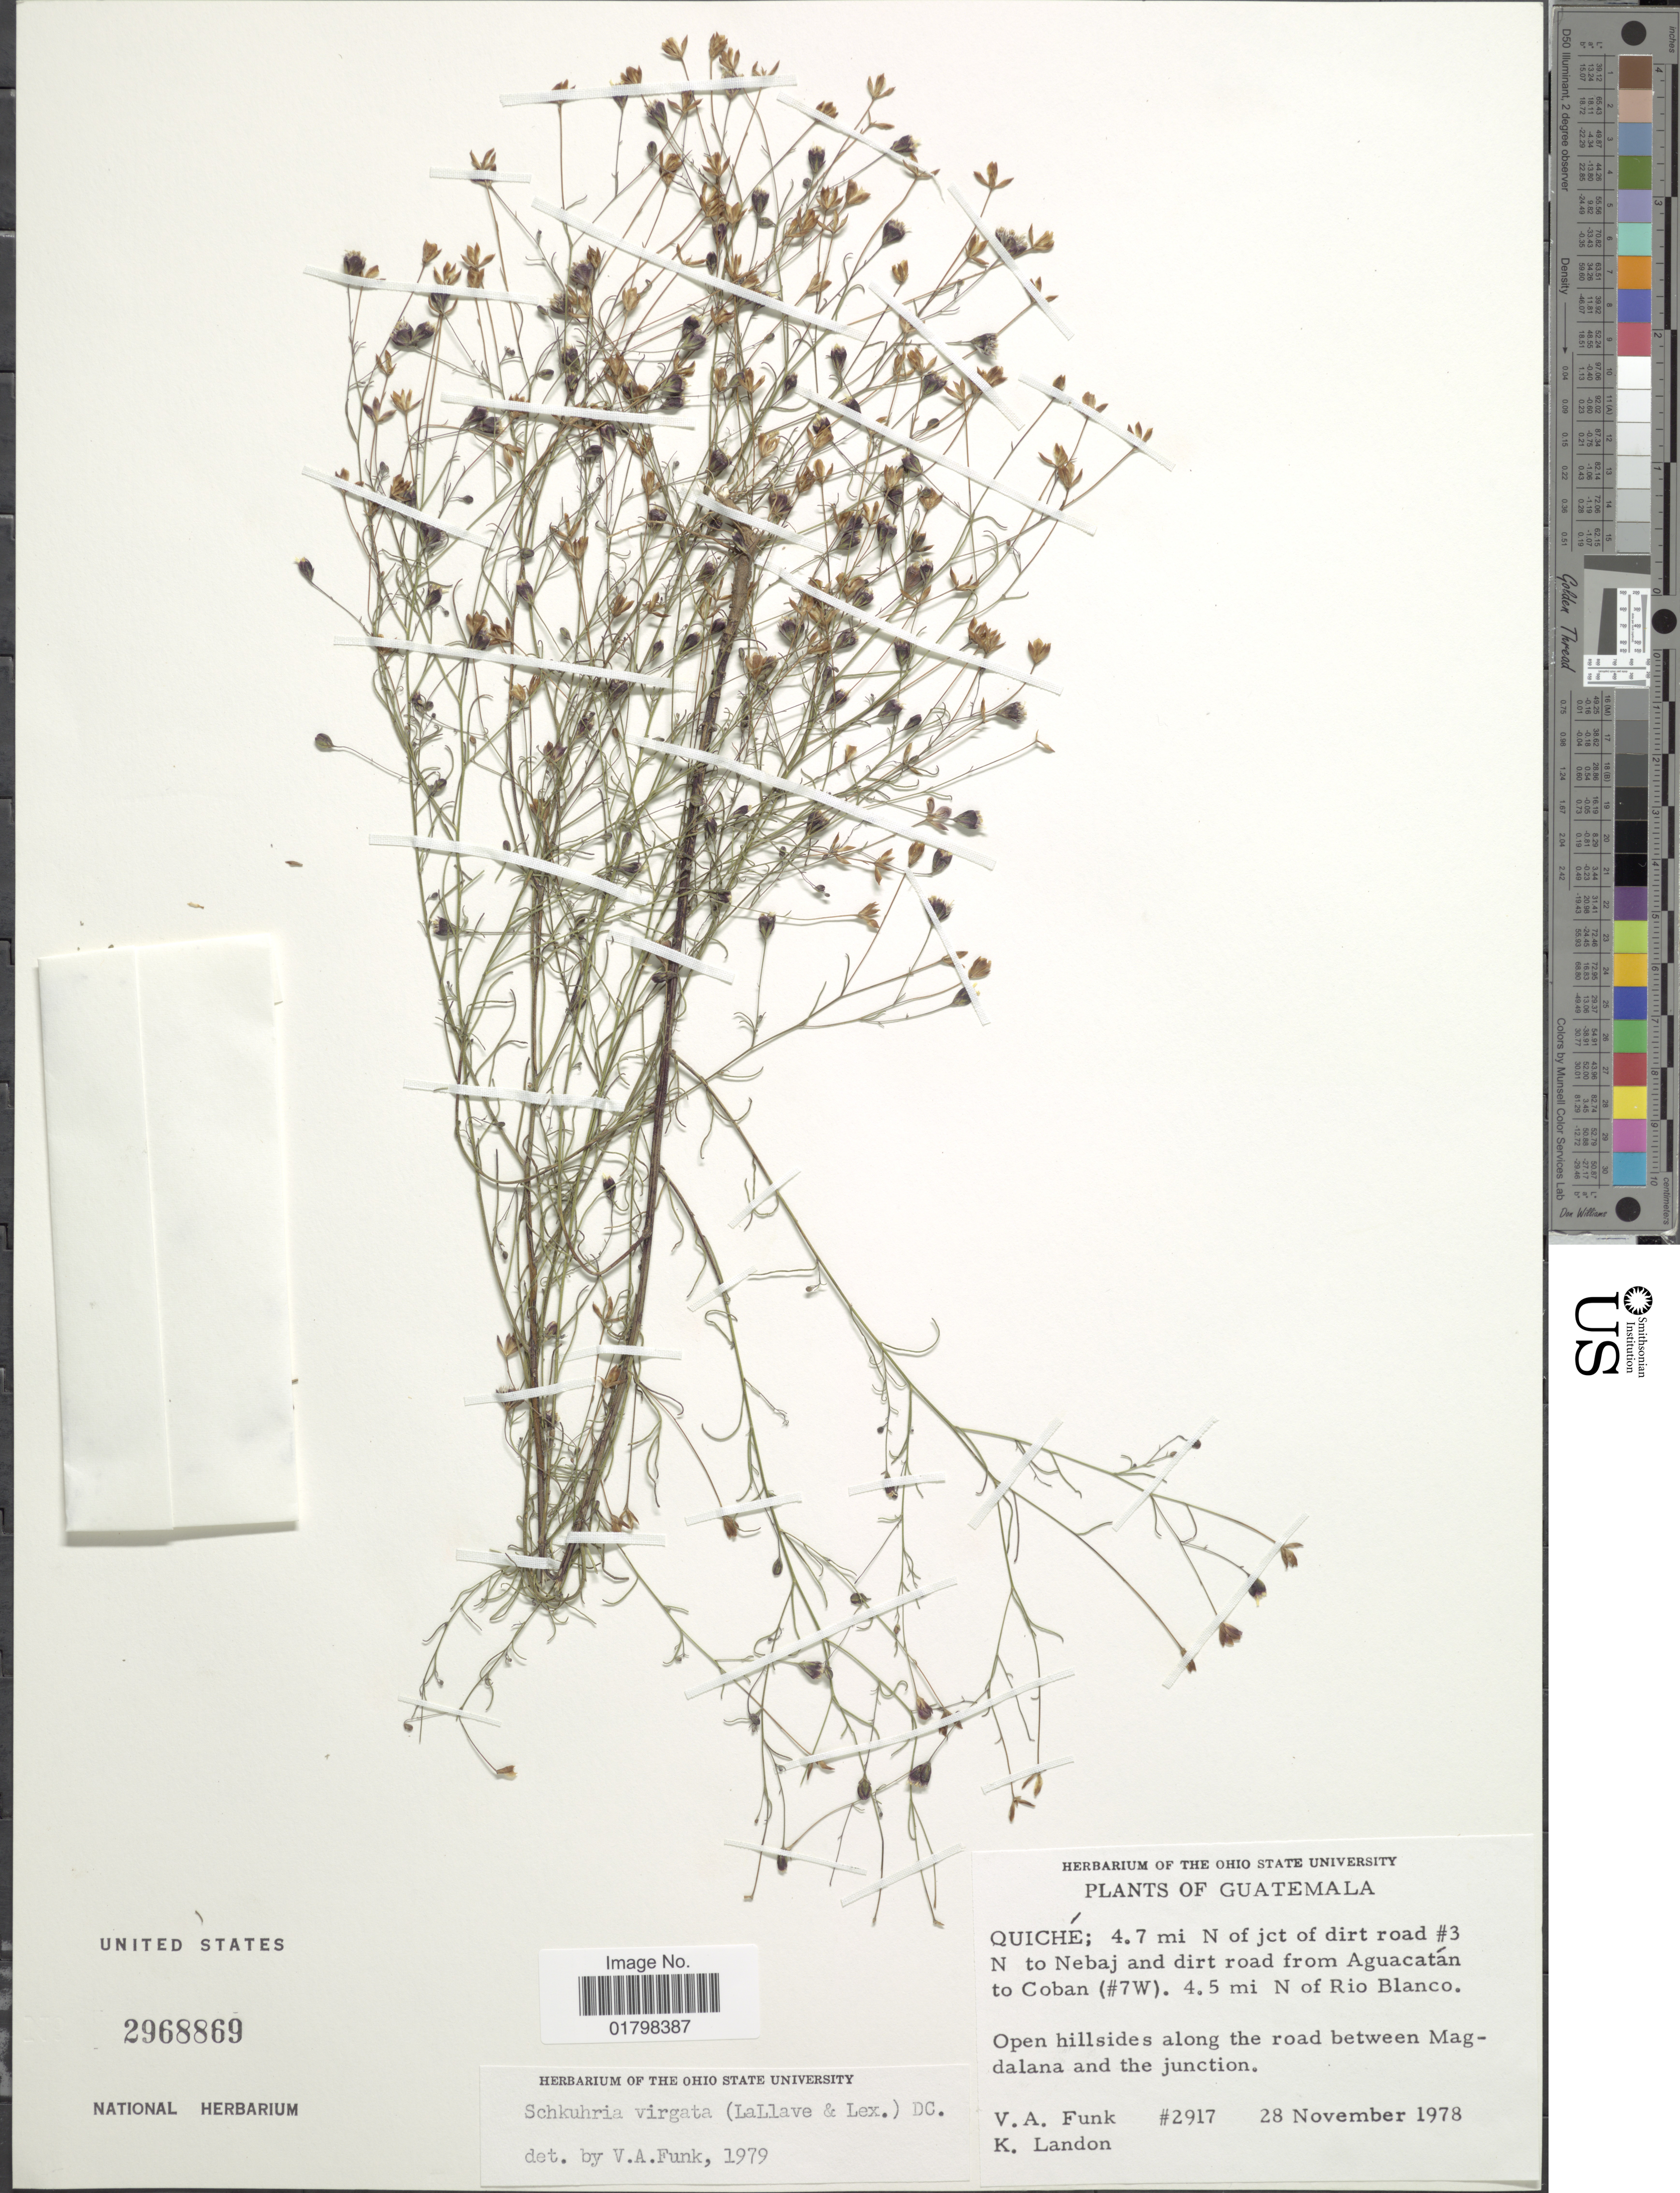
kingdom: Plantae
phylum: Tracheophyta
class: Magnoliopsida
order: Asterales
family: Asteraceae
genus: Schkuhria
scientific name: Schkuhria pinnata var. virgata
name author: (La Llave ex La Llave) Heiser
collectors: V. Funk & K. C. Landon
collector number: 2917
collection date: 1978-11-28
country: Guatemala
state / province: El Quiché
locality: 4.7 mi N of jct of dirt road #3 N to Nebaj and dirt road from Aguacatan to Coban (#7W). 4.5 mi N of Rio Blanco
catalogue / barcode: US 2968869